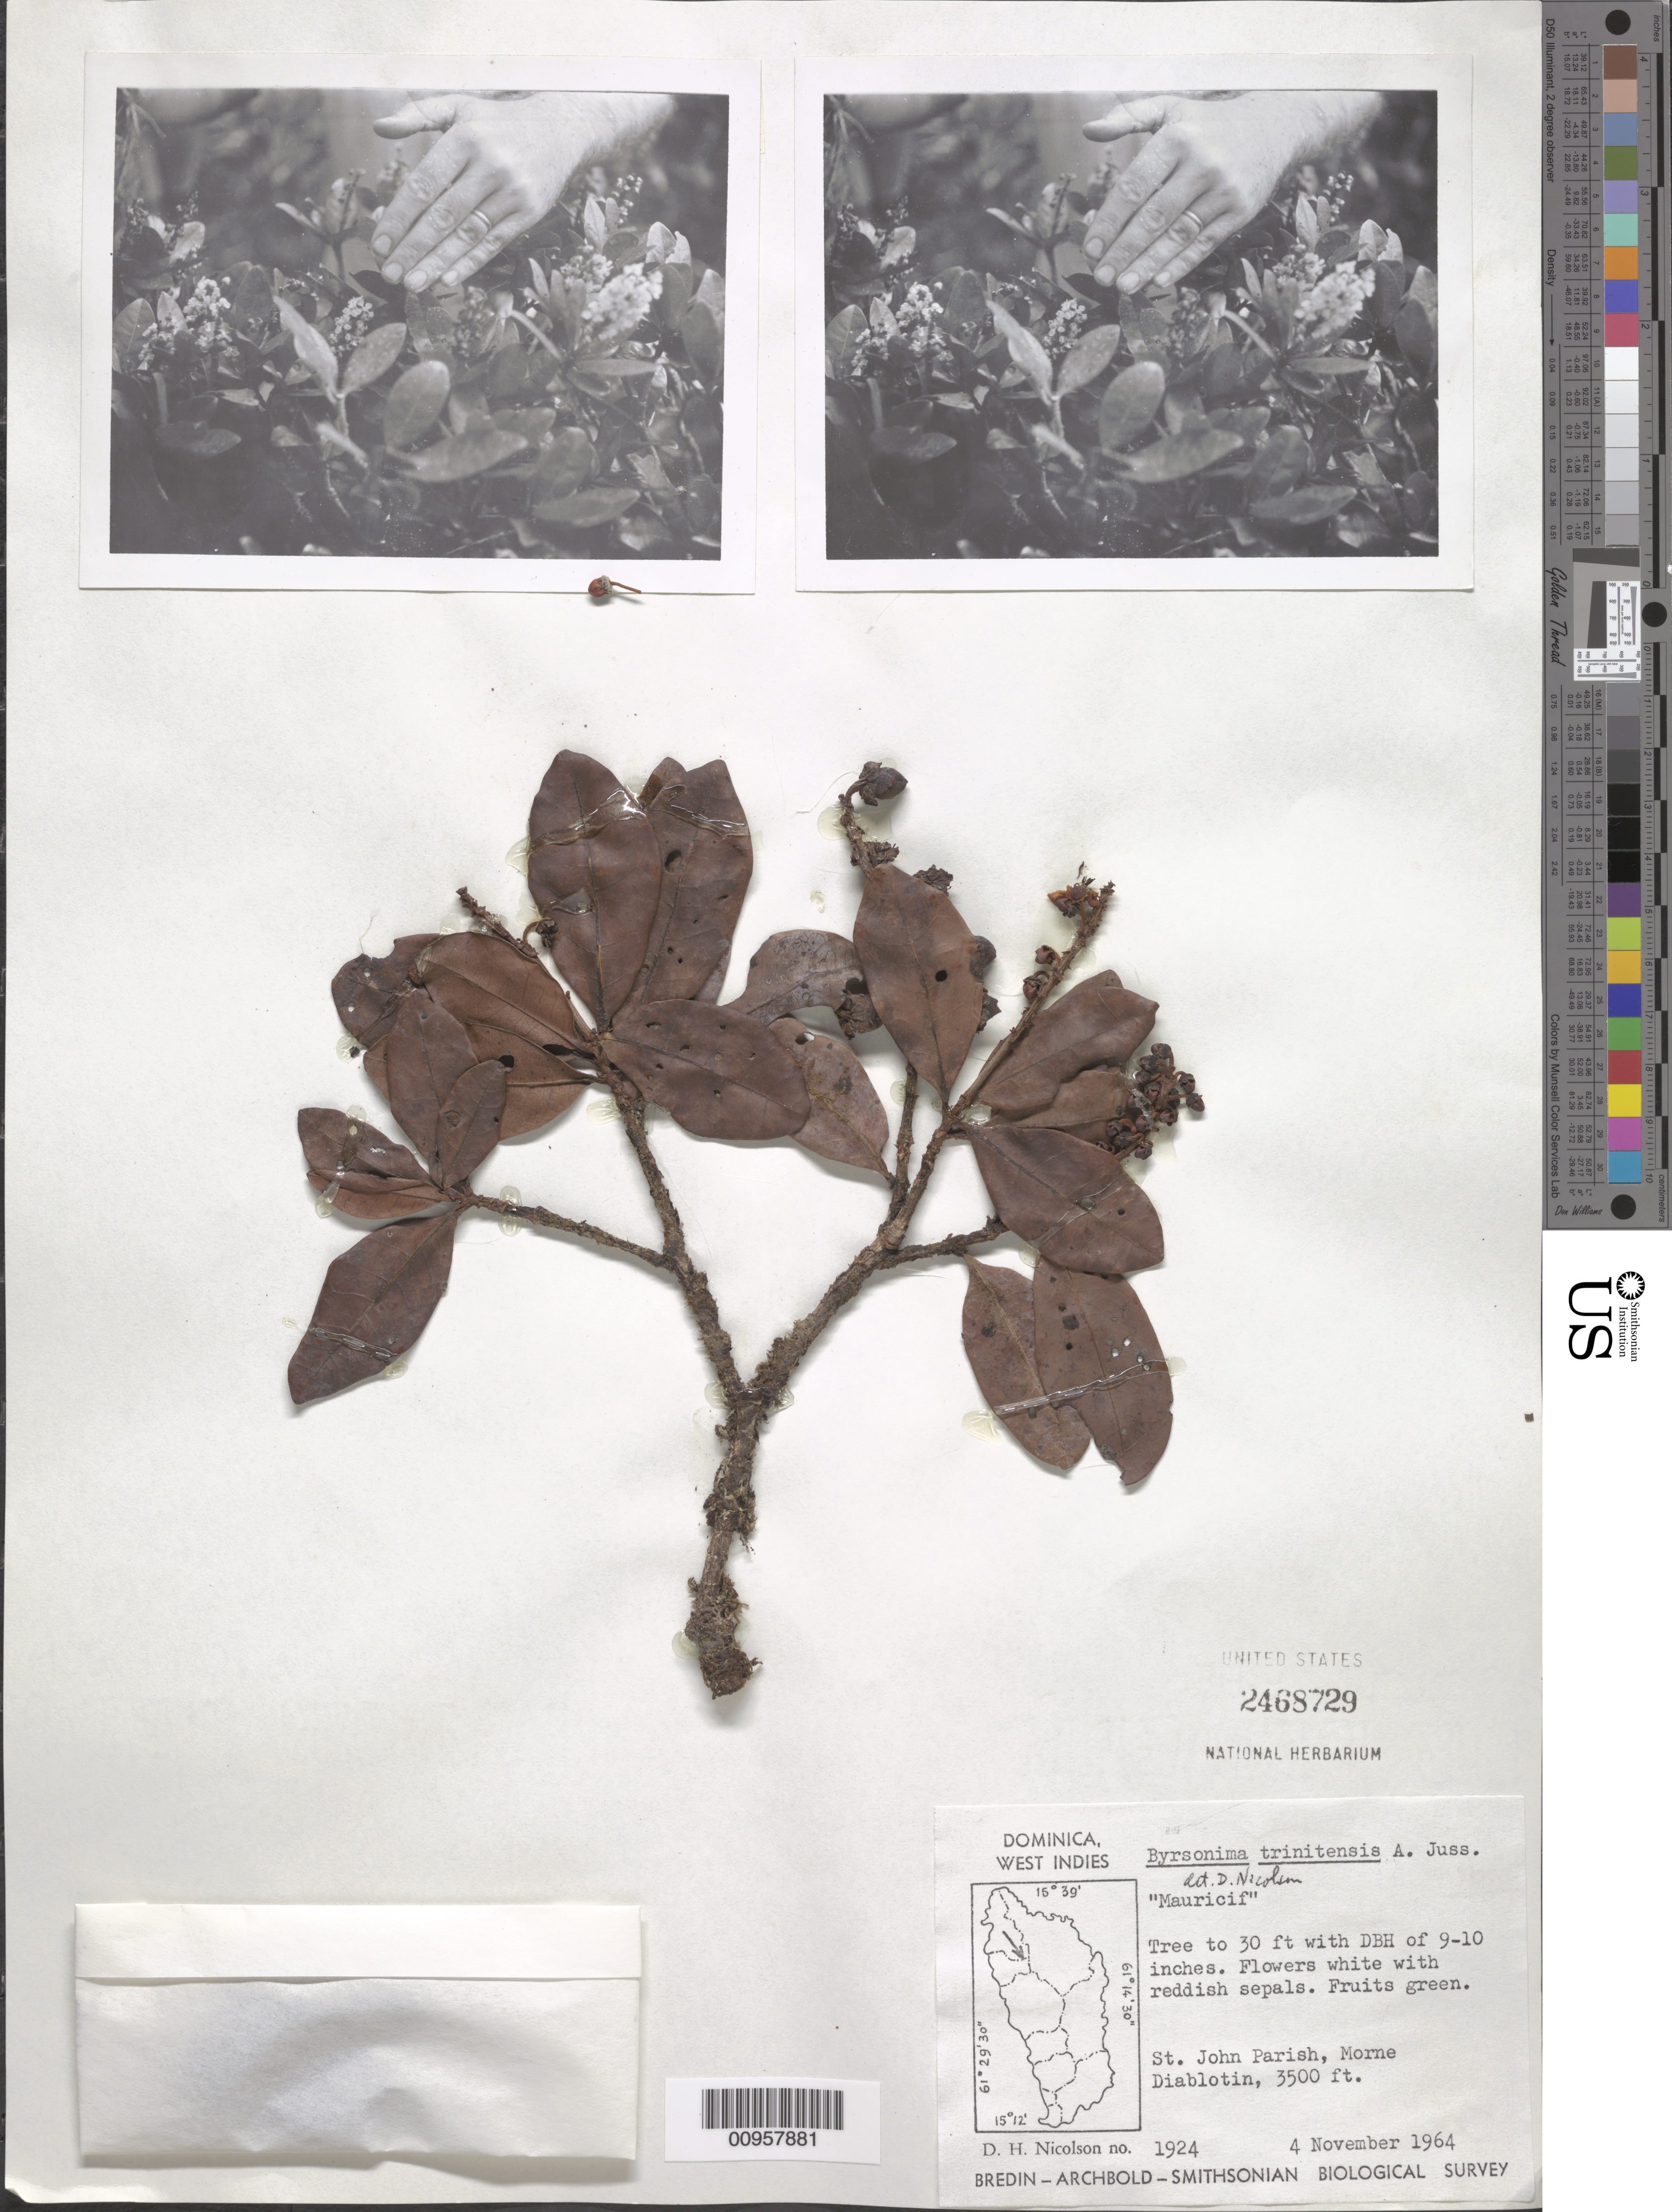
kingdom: Plantae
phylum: Tracheophyta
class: Magnoliopsida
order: Malpighiales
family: Malpighiaceae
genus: Byrsonima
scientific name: Byrsonima trinitensis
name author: A. Juss.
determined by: Nicolson, Dan H.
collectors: D. H. Nicolson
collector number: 1924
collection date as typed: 04 Nov 1964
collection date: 1964-11-04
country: Dominica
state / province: St. John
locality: Morne Diablotin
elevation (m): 1067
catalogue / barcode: US 2468729